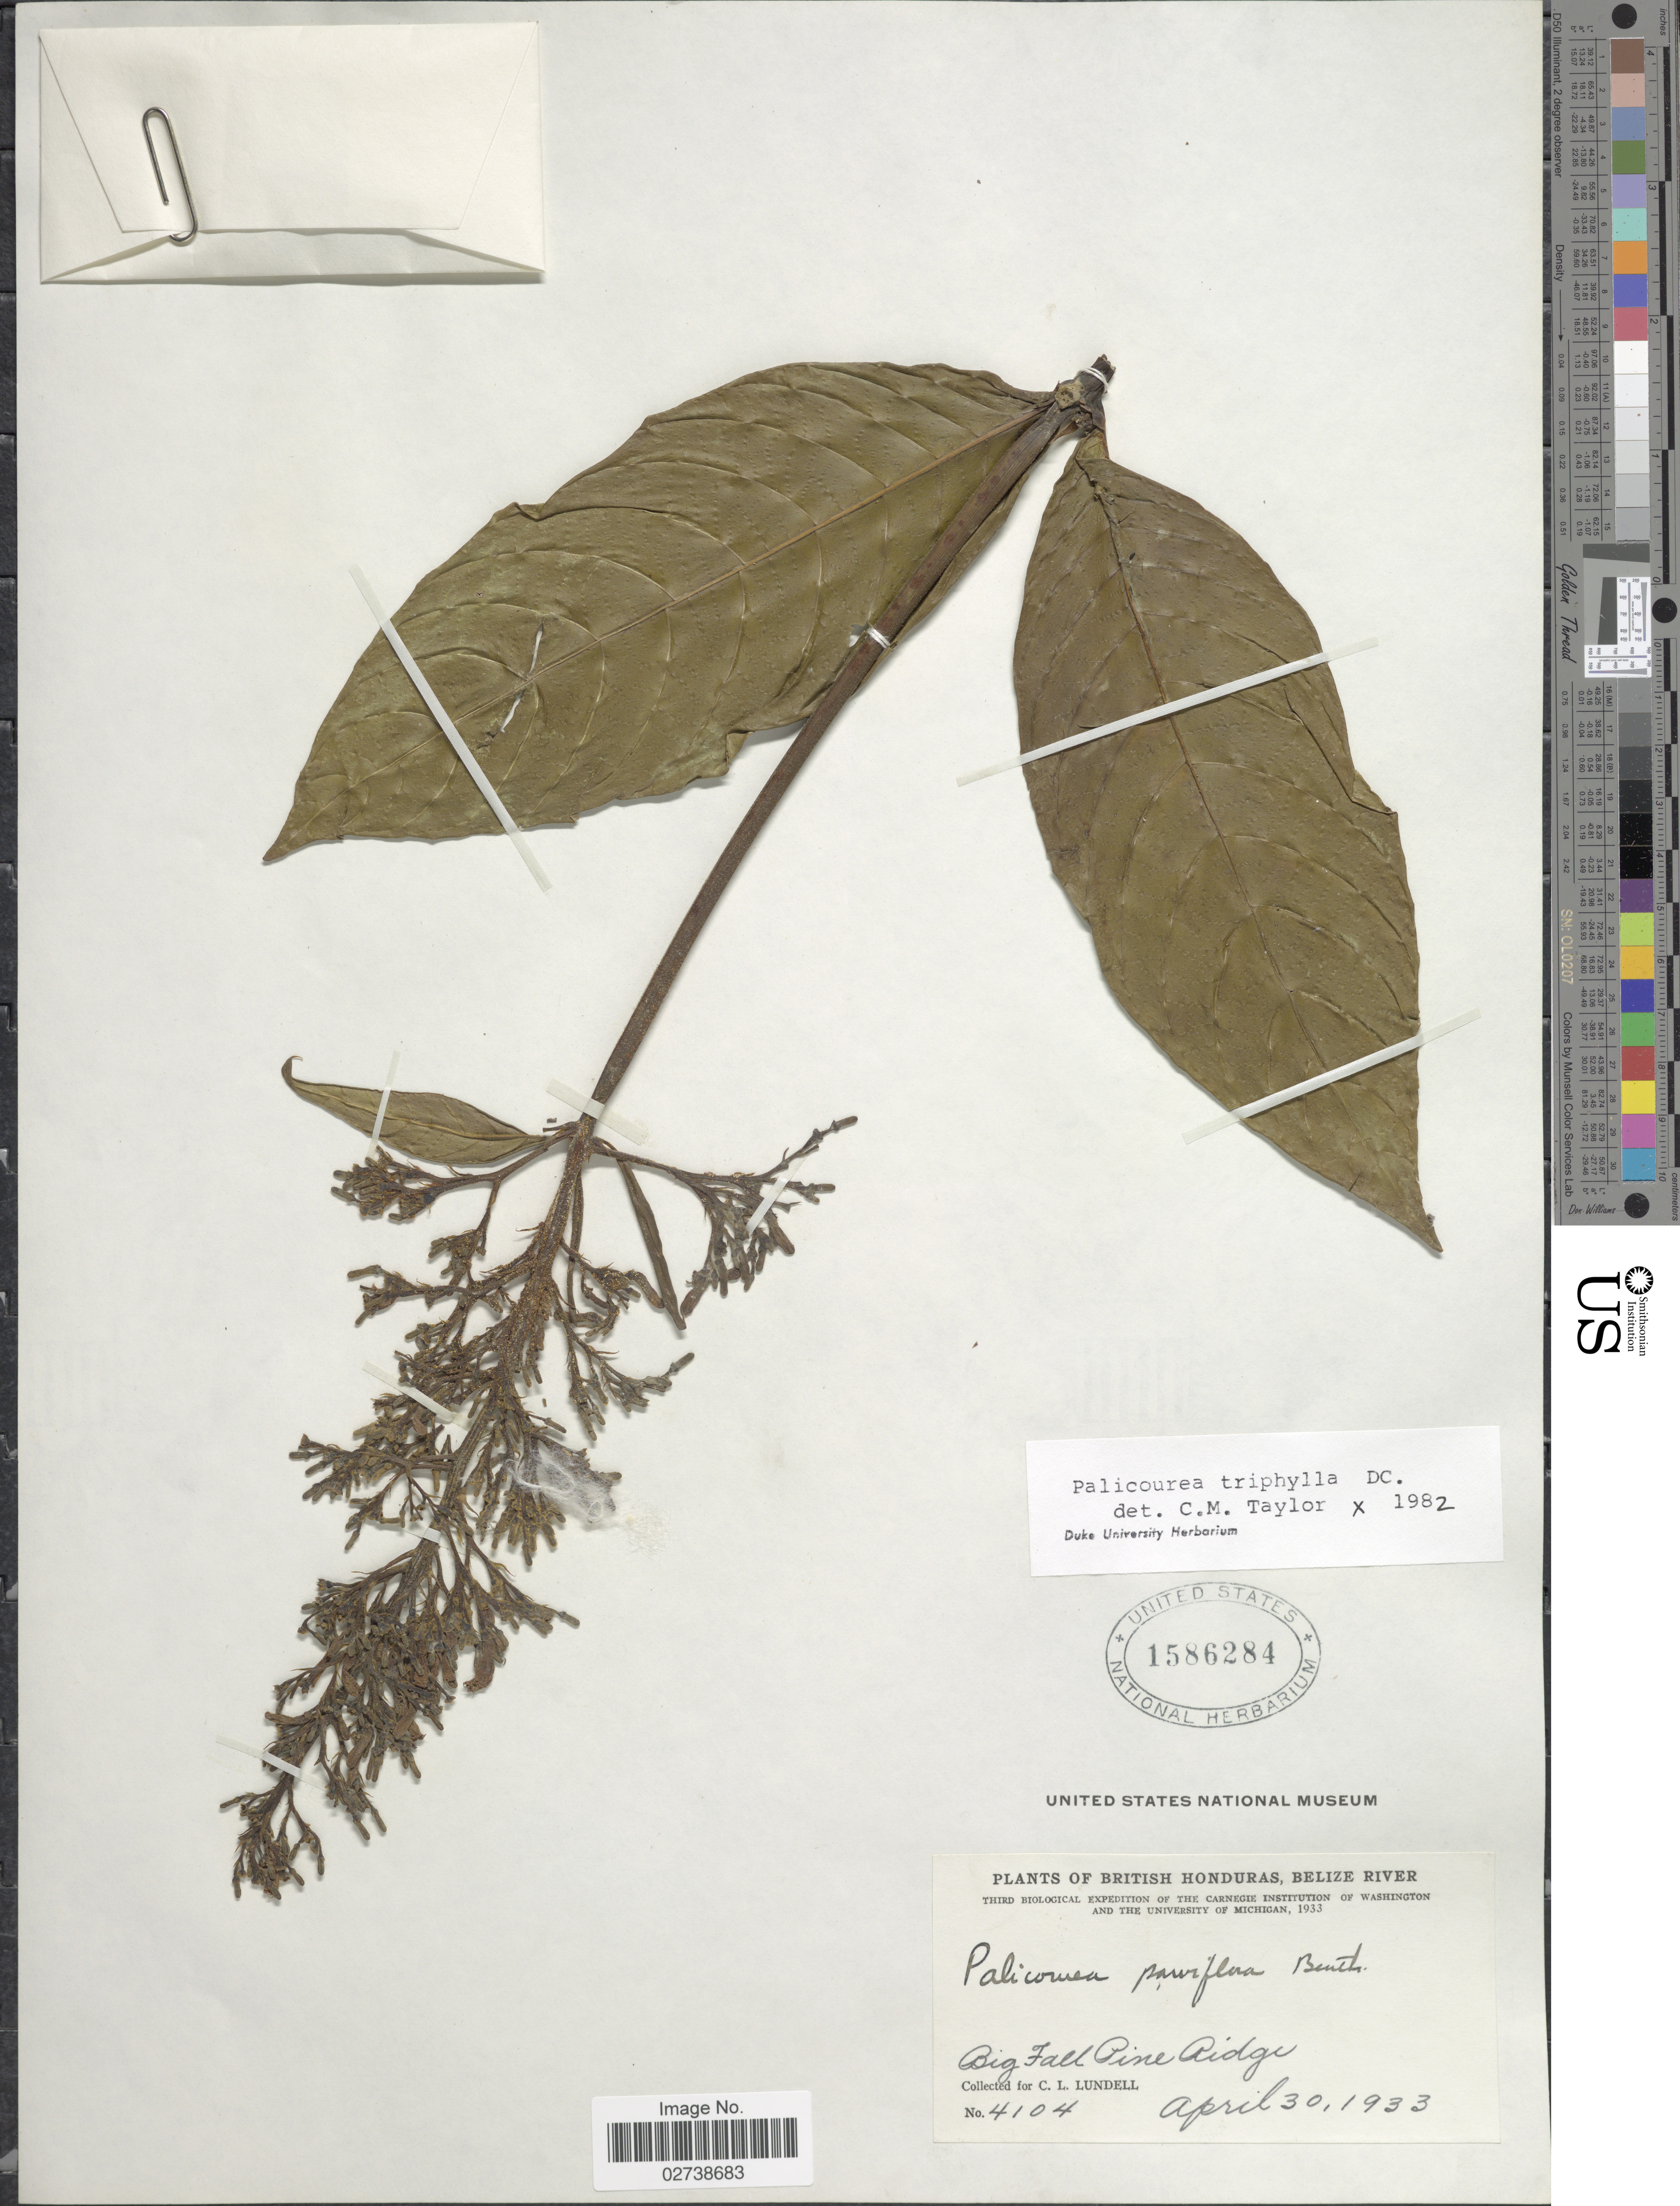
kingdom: Plantae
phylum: Tracheophyta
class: Magnoliopsida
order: Gentianales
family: Rubiaceae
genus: Palicourea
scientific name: Palicourea triphylla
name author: DC.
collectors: C. L. Lundell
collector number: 4104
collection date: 1933-04-30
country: Belize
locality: British Honduras, Belize River, Big Fall Pine Ridge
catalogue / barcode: US 1586284